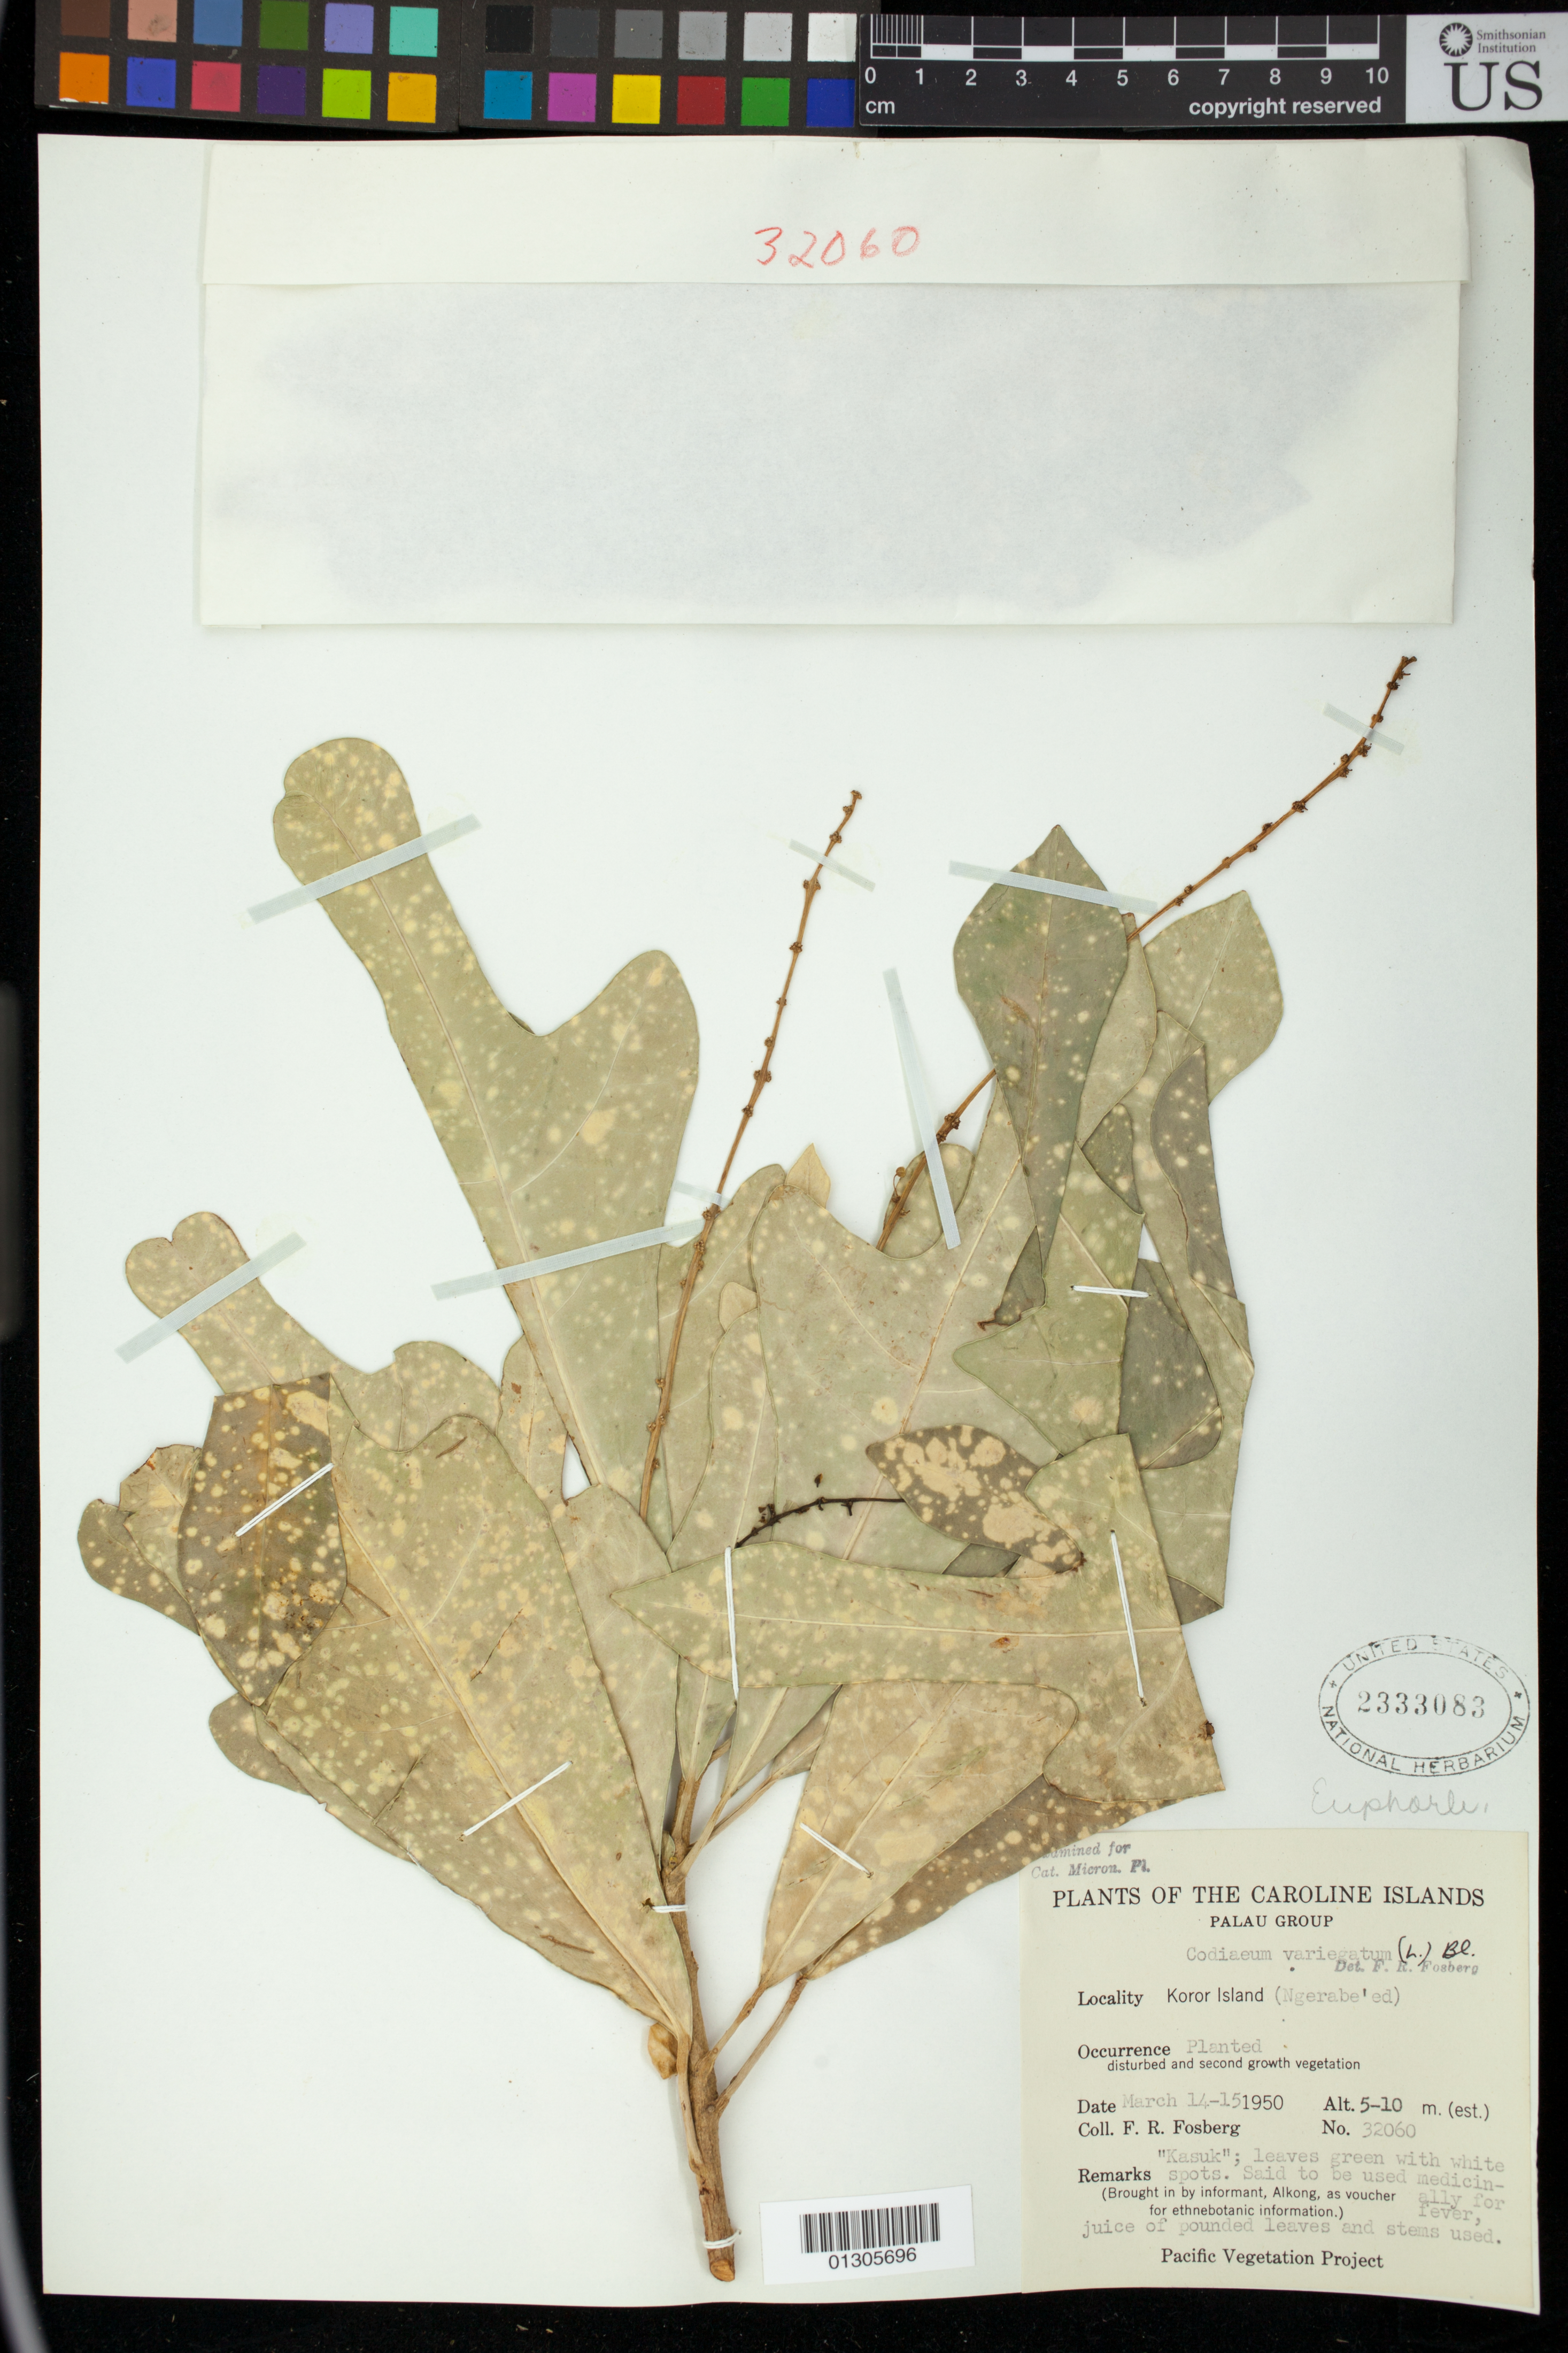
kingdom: Plantae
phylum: Tracheophyta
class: Magnoliopsida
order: Malpighiales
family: Euphorbiaceae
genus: Codiaeum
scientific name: Codiaeum variegatum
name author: (L.) Rumph. ex A. Juss.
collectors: F. R. Fosberg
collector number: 32060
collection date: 1950-03-14/1950-03-15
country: Palau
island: Oreor [Koror]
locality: Koror Island (Ngerabe'ed)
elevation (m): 2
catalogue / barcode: US 2333083